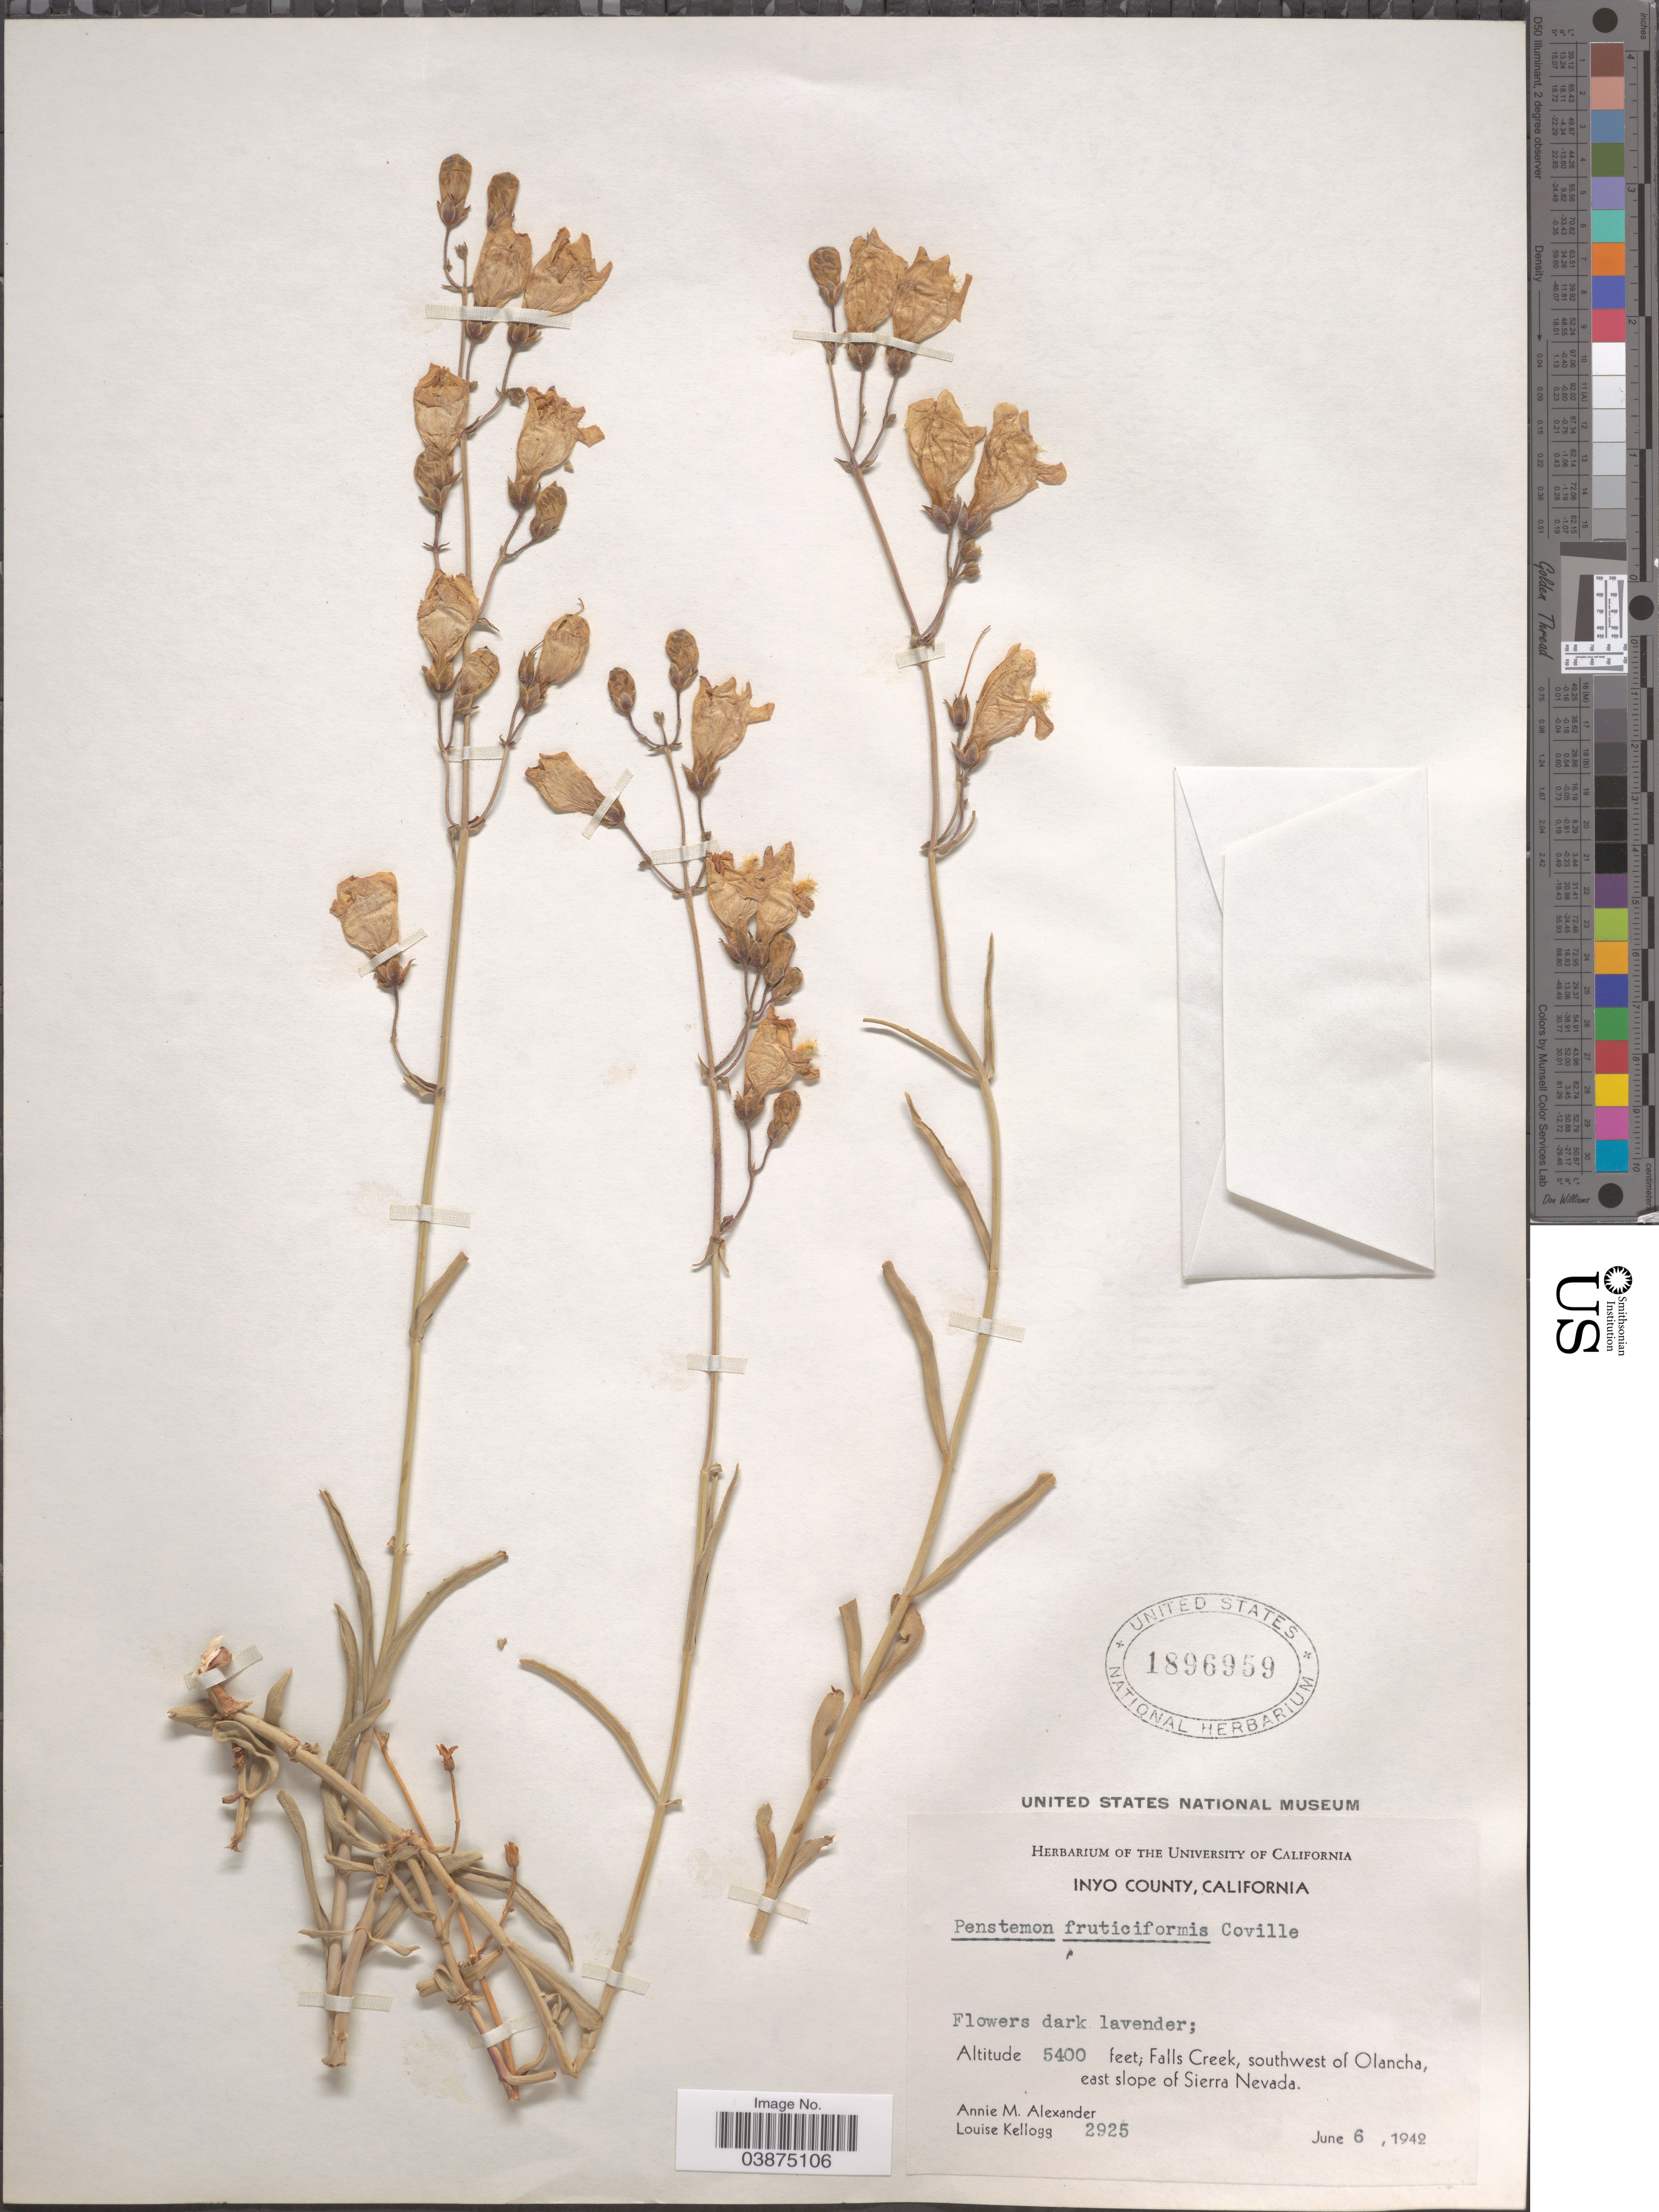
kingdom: Plantae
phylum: Tracheophyta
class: Magnoliopsida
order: Lamiales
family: Plantaginaceae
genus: Penstemon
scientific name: Penstemon fruticiformis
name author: Coville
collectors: A. M. Alexander & L. Kellogg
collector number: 2925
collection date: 1942-06-06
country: United States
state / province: California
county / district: Inyo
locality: Inyo County. Falls Creek, southwest of Olancha, east slope of Sierra Nevada.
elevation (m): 1646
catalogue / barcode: US 1896959